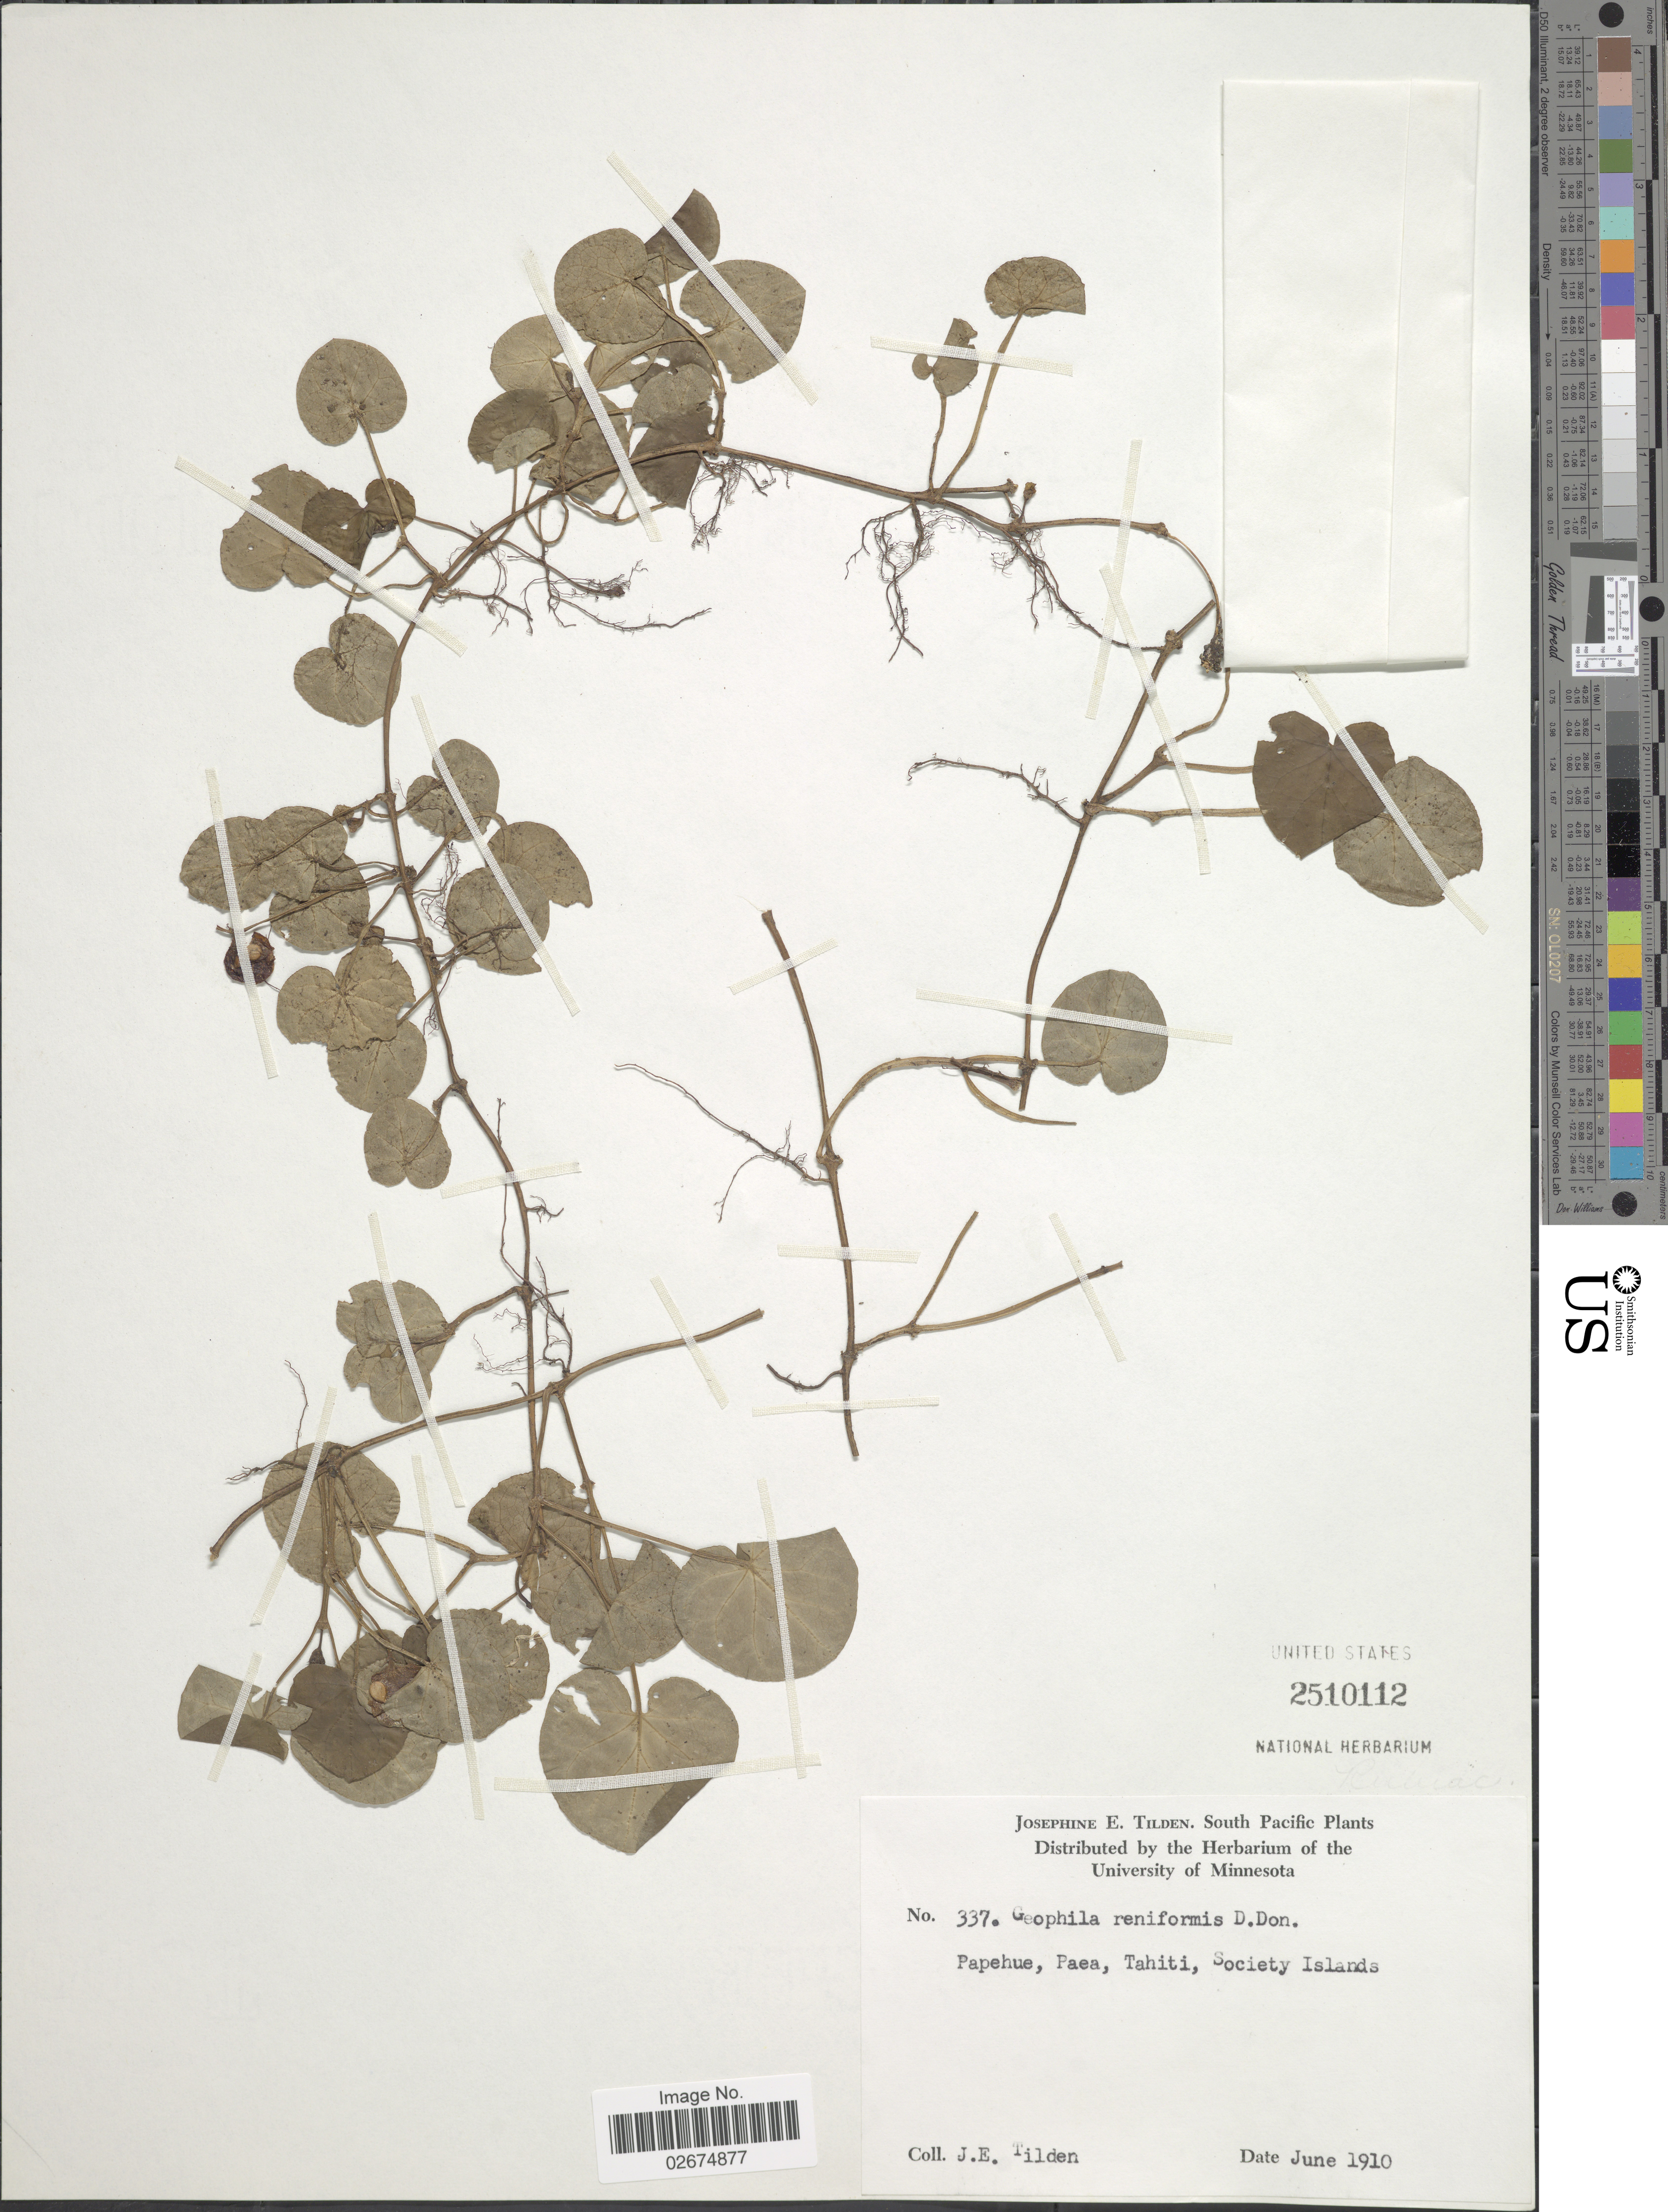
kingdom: Plantae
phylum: Tracheophyta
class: Magnoliopsida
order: Gentianales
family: Rubiaceae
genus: Geophila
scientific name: Geophila repens var. asiatica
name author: (Cham. & Schltdl.) Fosberg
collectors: J. E. Tilden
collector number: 337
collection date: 1910-06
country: French Polynesia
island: Tahiti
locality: South Pacific. Papehue, Paea, Tahiti, Society Islands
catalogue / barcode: US 2510112